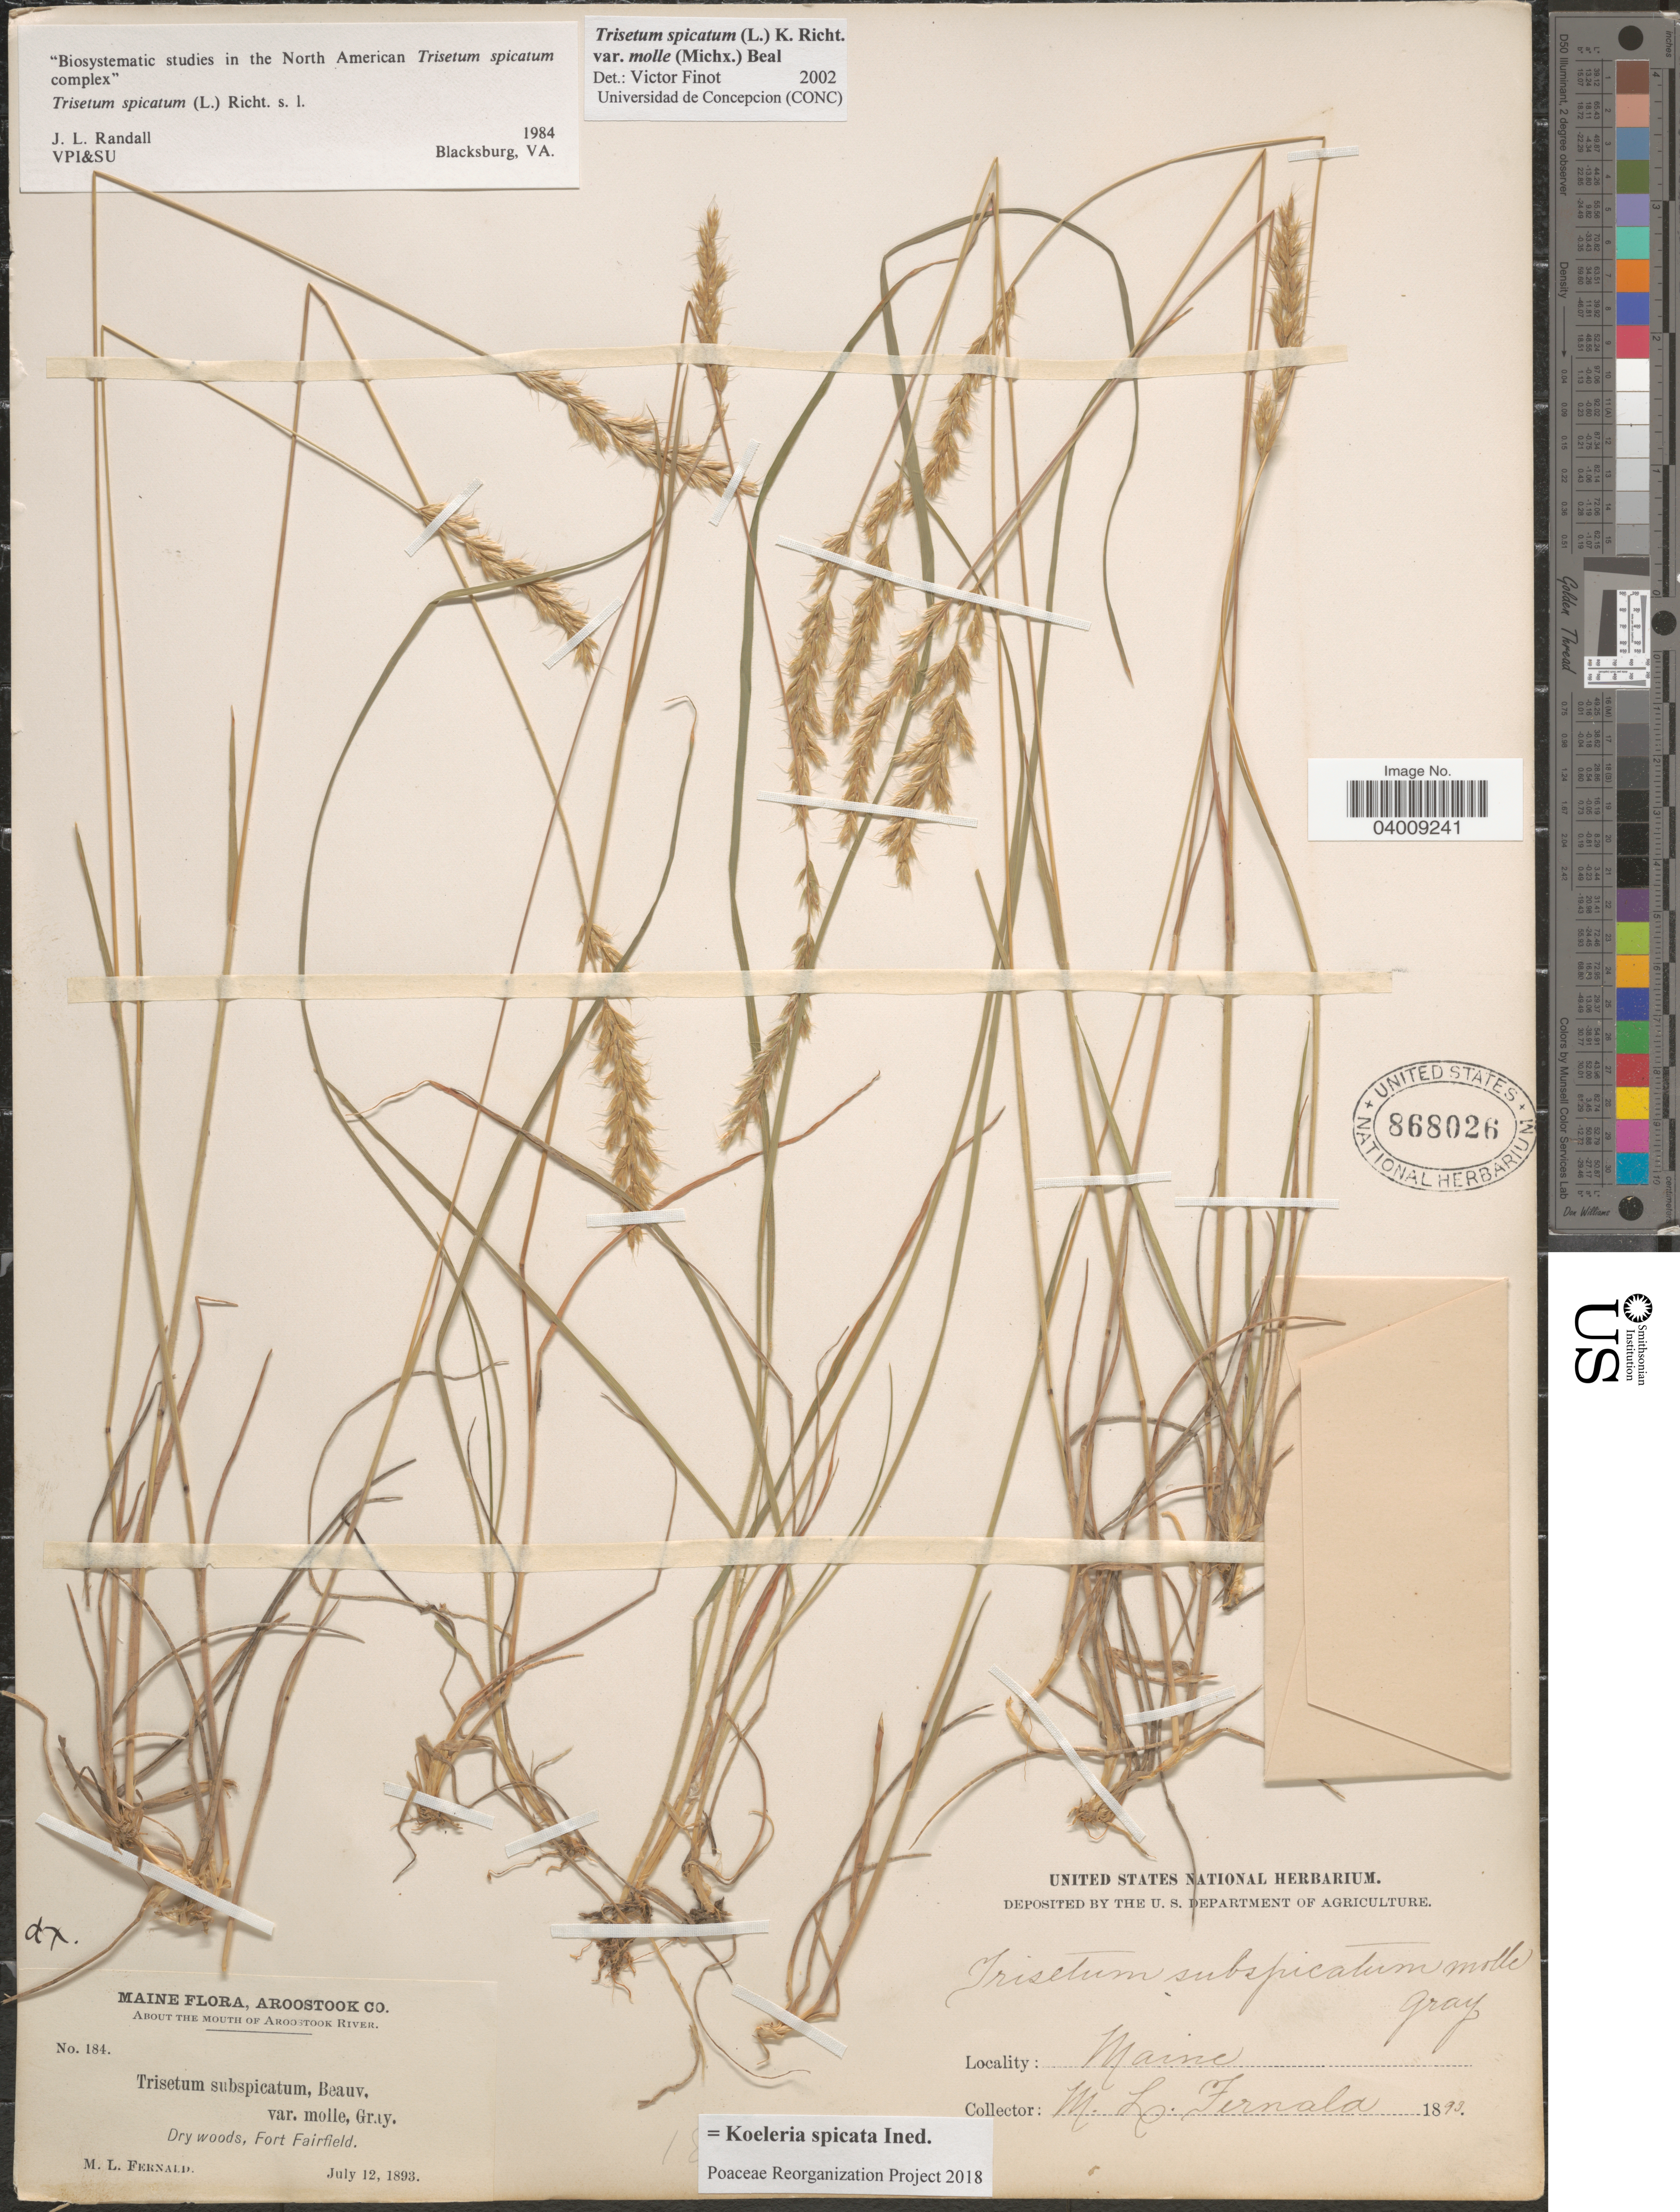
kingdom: Plantae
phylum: Tracheophyta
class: Liliopsida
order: Poales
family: Poaceae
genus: Koeleria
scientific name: Koeleria spicata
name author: (L.) Barberá et al.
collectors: M. L. Fernald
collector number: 184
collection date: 1893-07-12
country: United States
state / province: Maine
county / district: Aroostook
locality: About the mouth of Aroostook River. Dry woods, Fort Fairfield.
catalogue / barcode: US 868026